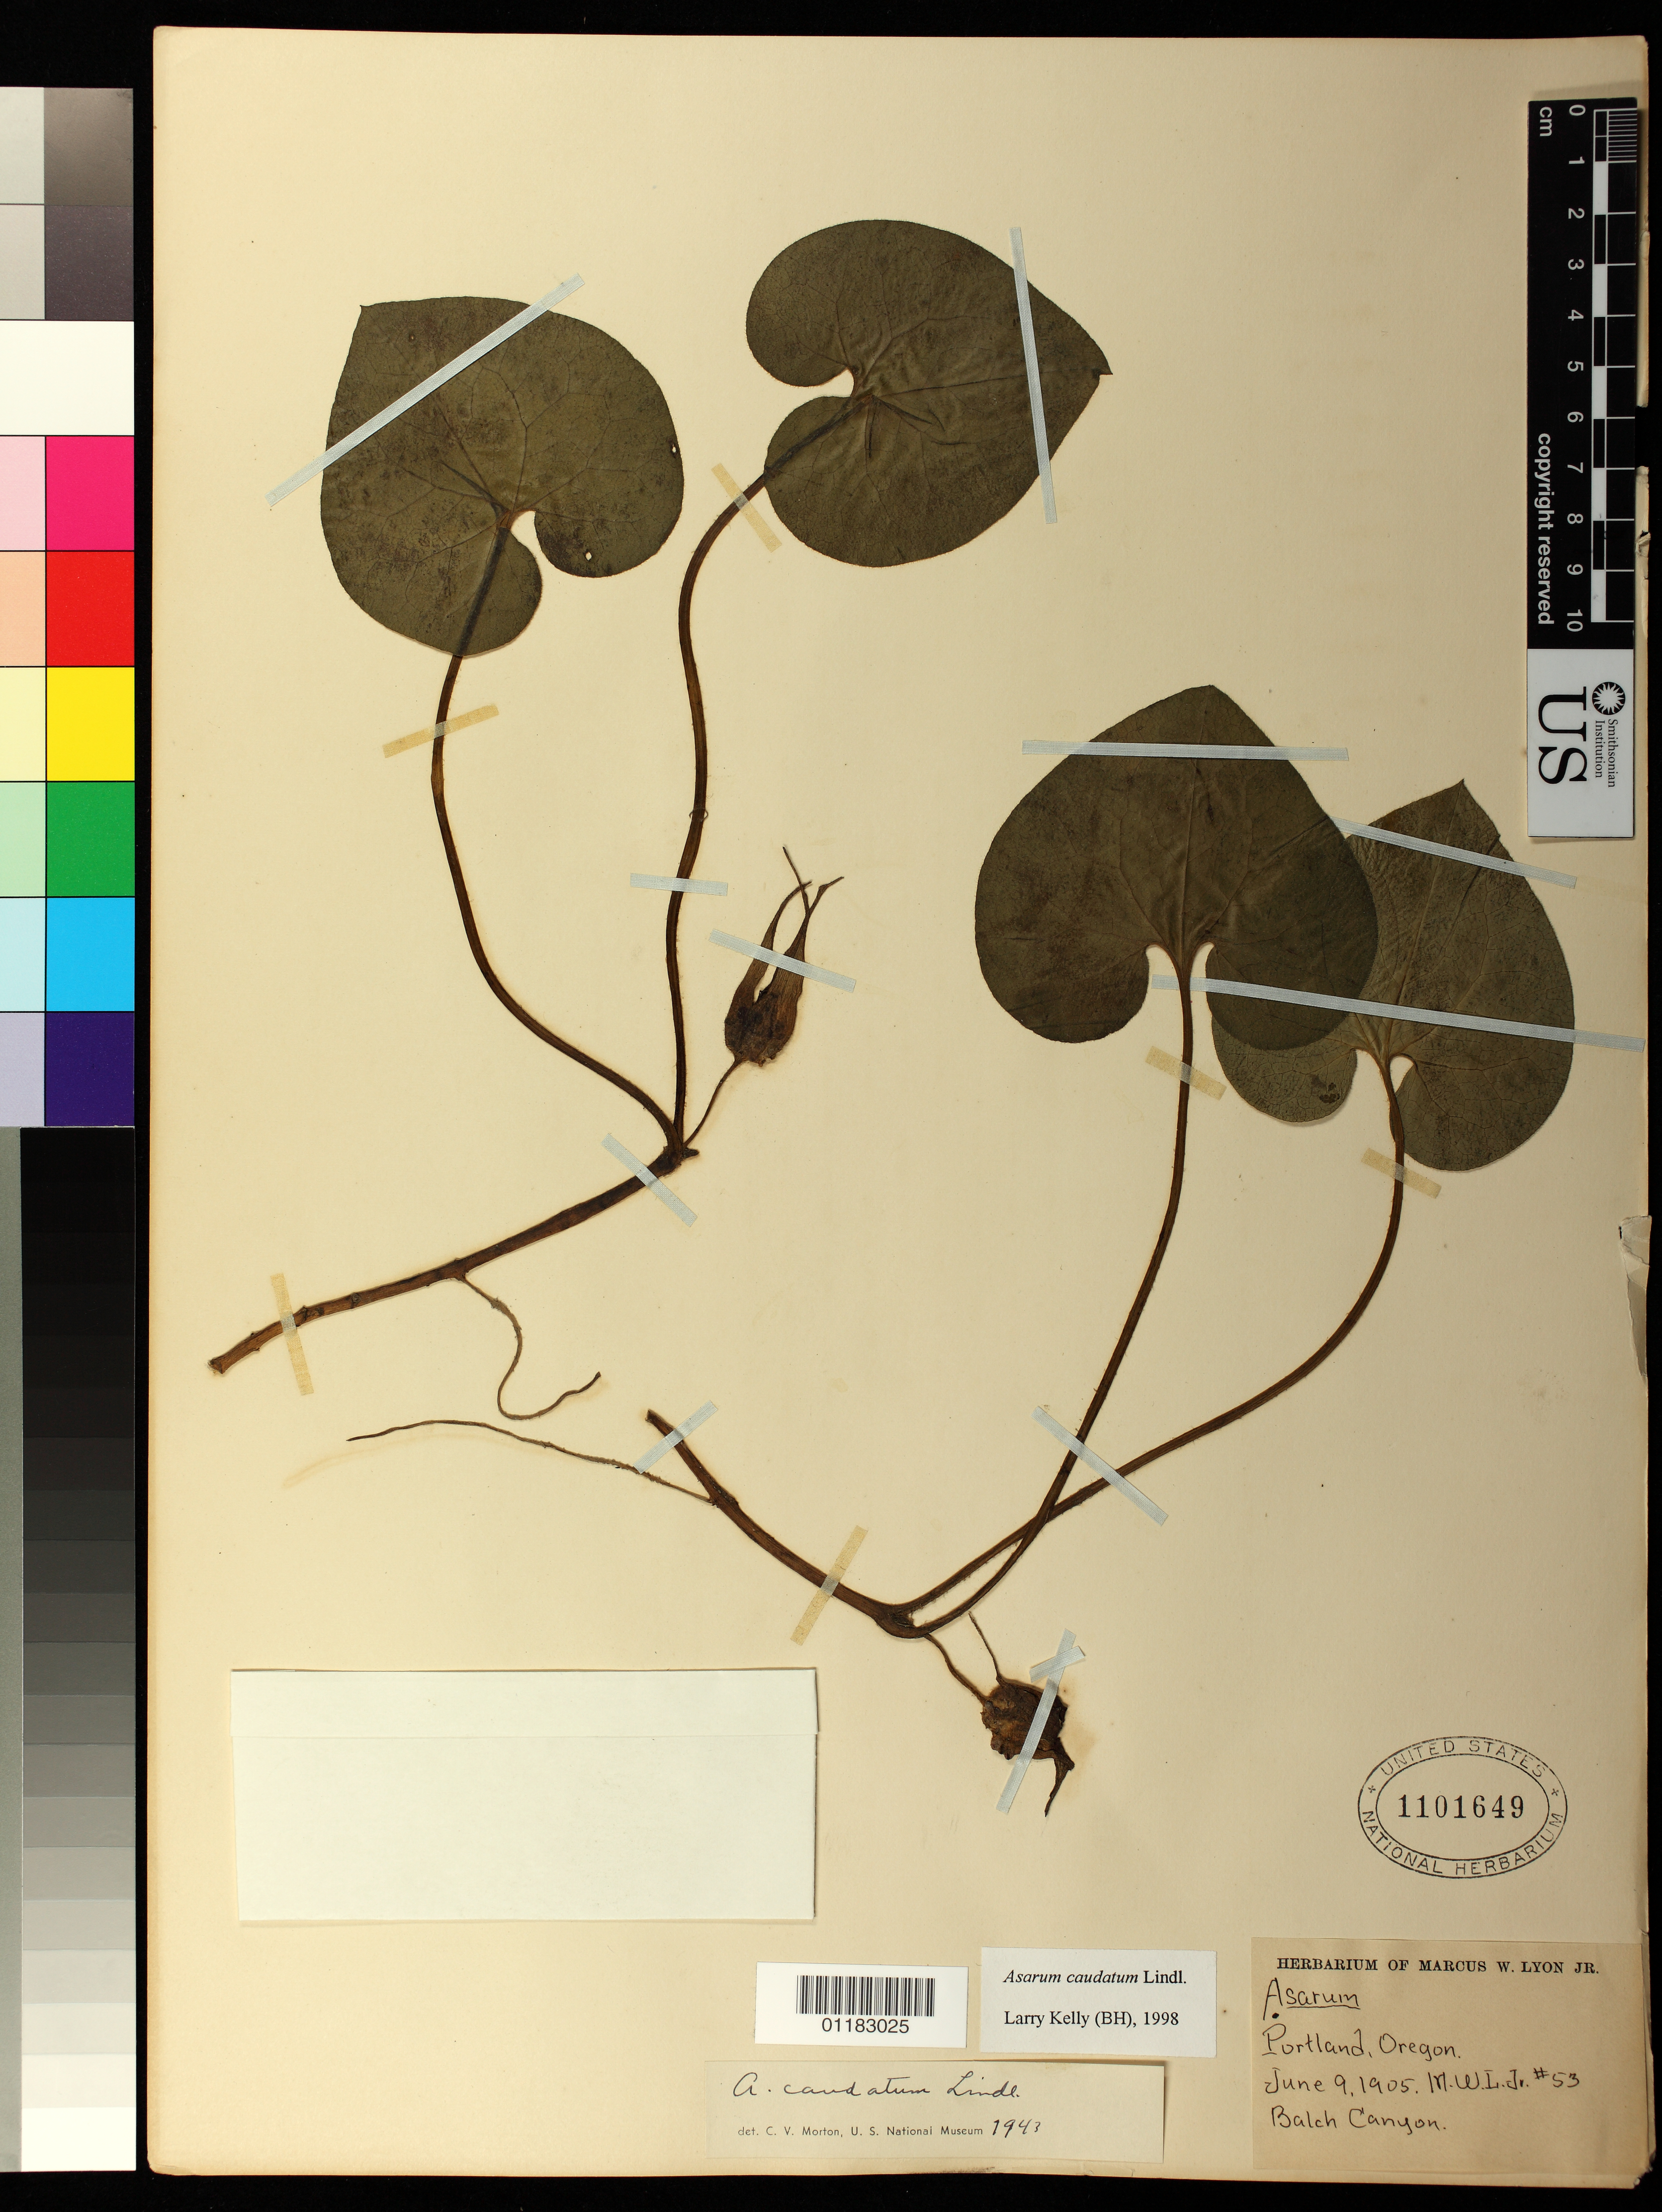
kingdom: Plantae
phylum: Tracheophyta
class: Magnoliopsida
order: Piperales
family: Aristolochiaceae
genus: Asarum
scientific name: Asarum caudatum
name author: Lindl.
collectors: M. W. Lyon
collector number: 53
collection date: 1905-06-09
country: United States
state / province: Oregon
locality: Balch Canyon, Portland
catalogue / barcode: US 1101649